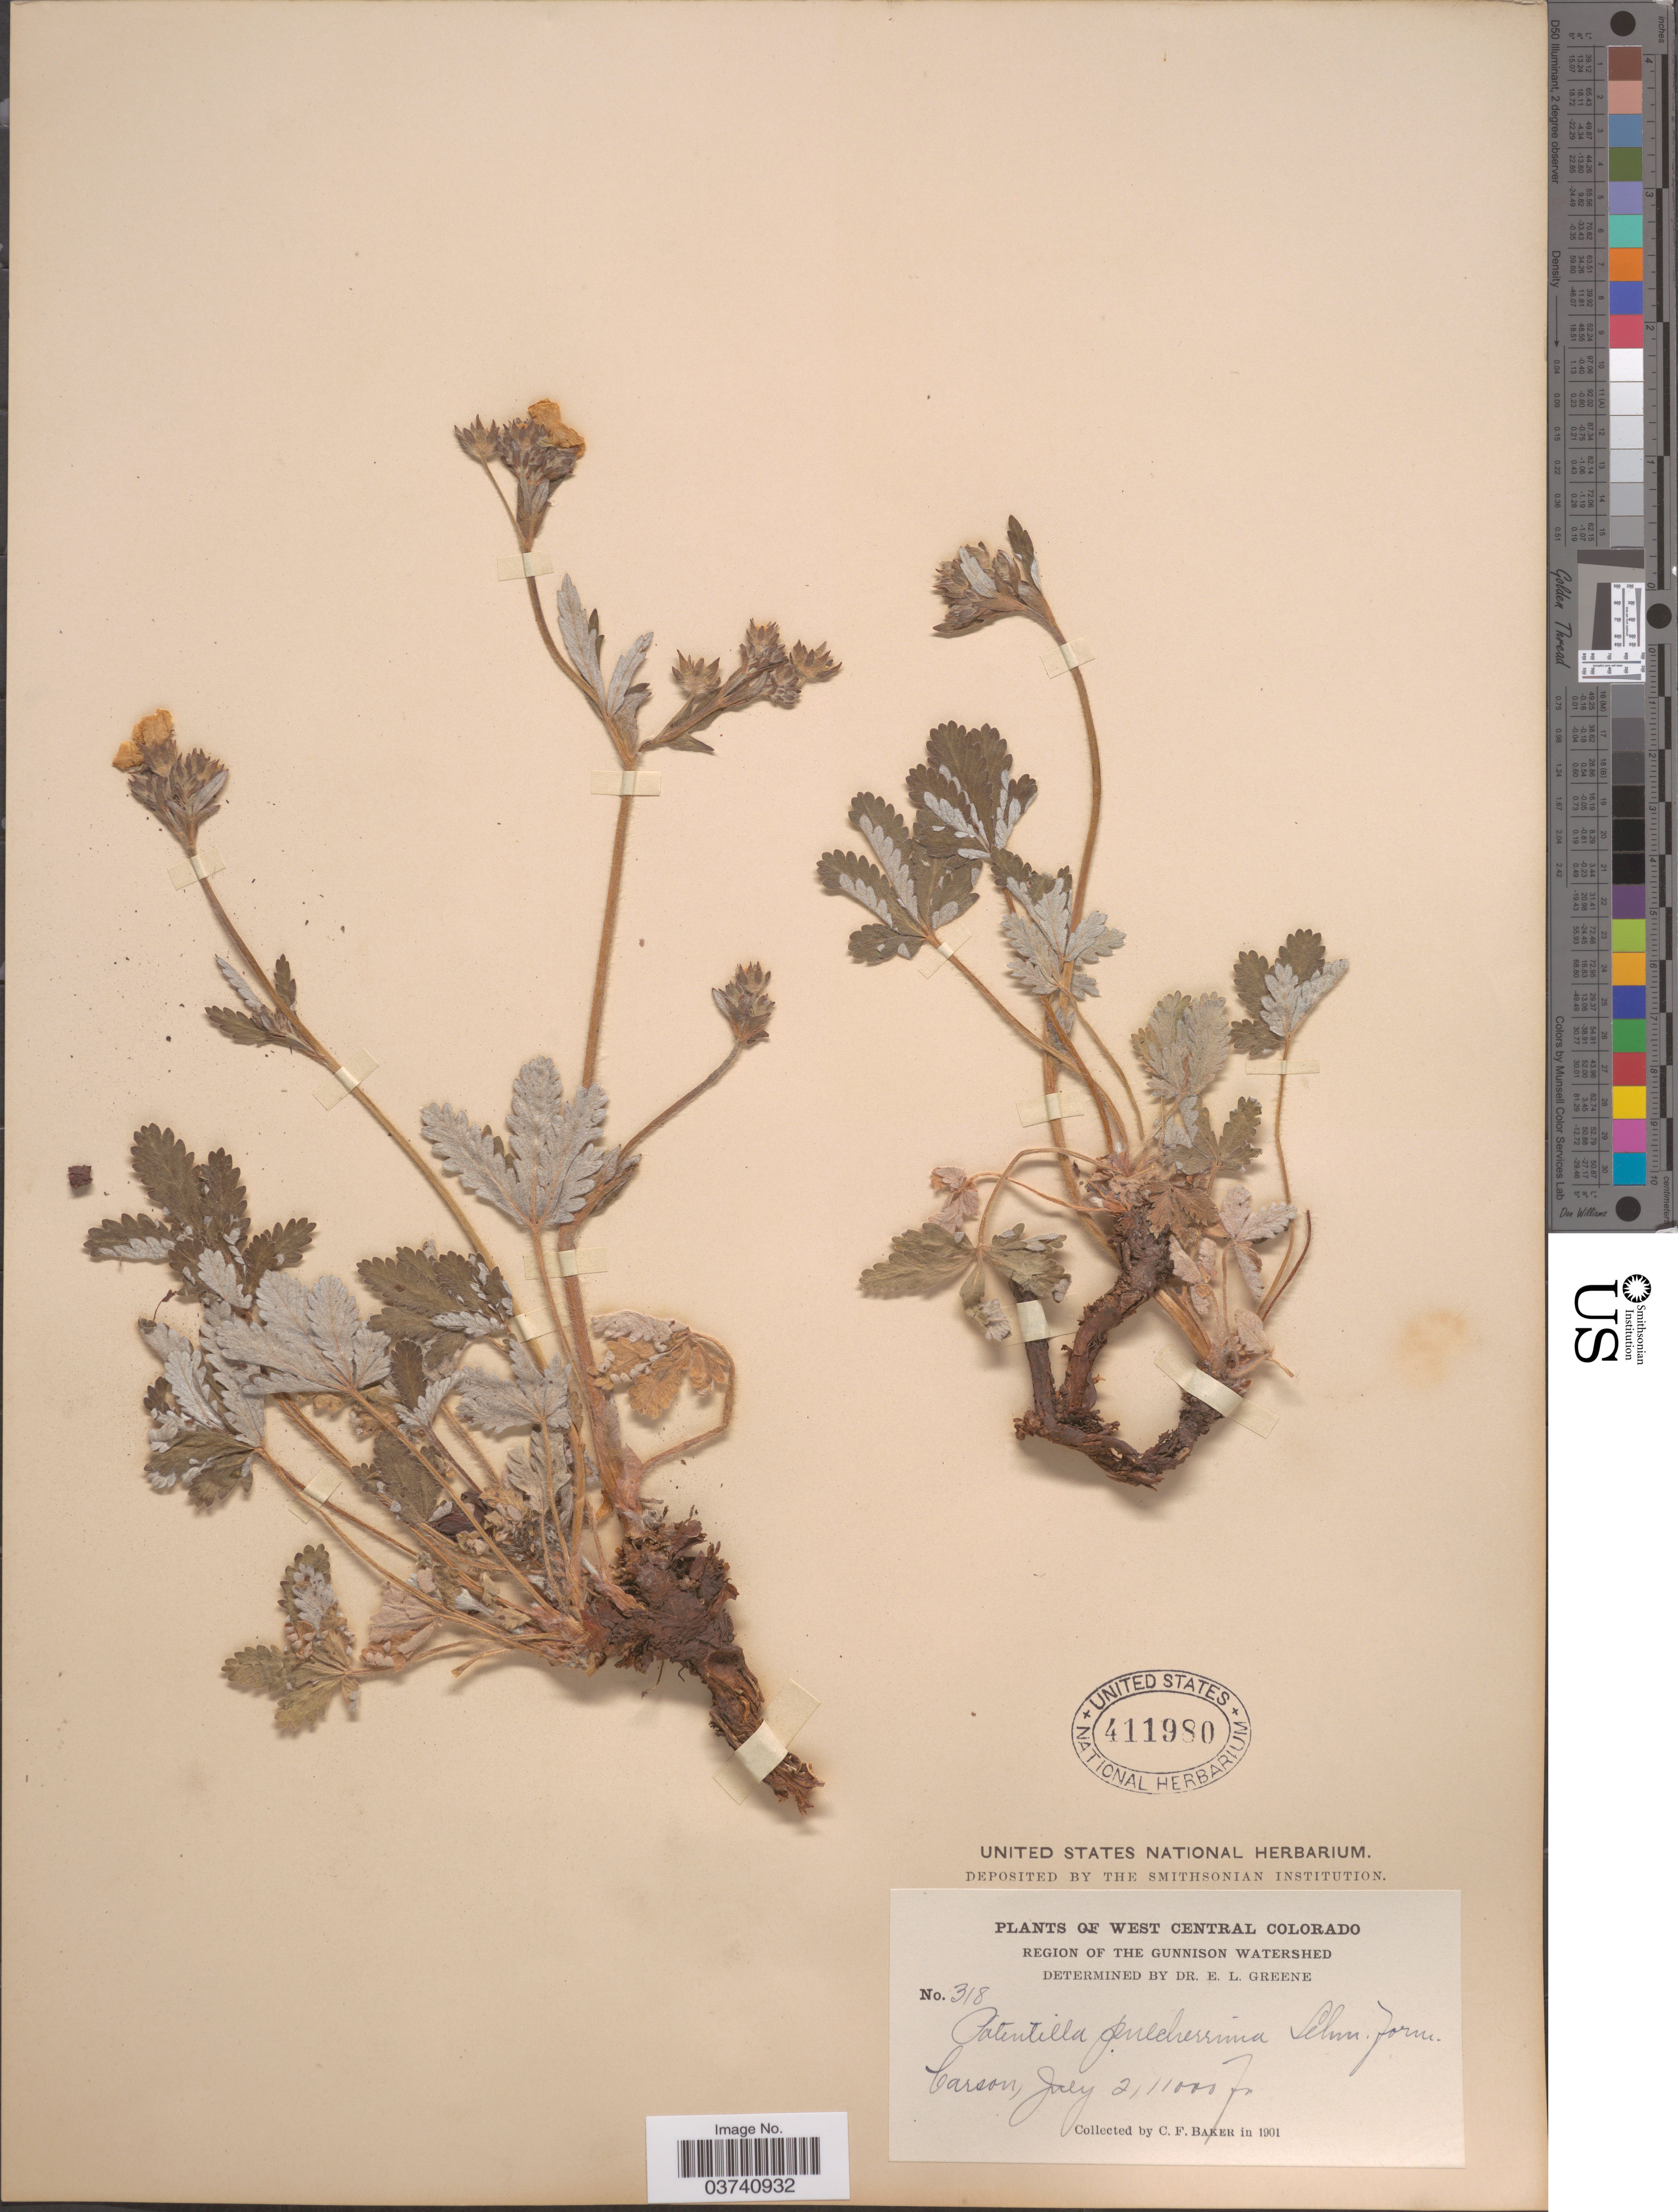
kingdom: Plantae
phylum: Tracheophyta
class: Magnoliopsida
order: Rosales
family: Rosaceae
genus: Potentilla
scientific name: Potentilla pulcherrima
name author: Lehm.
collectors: C. F. Baker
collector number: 318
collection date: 1901-07-02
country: United States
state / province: Colorado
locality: West Central Colorado. Region of the Gunnison Watershed. Carson.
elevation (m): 3353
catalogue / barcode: US 411980